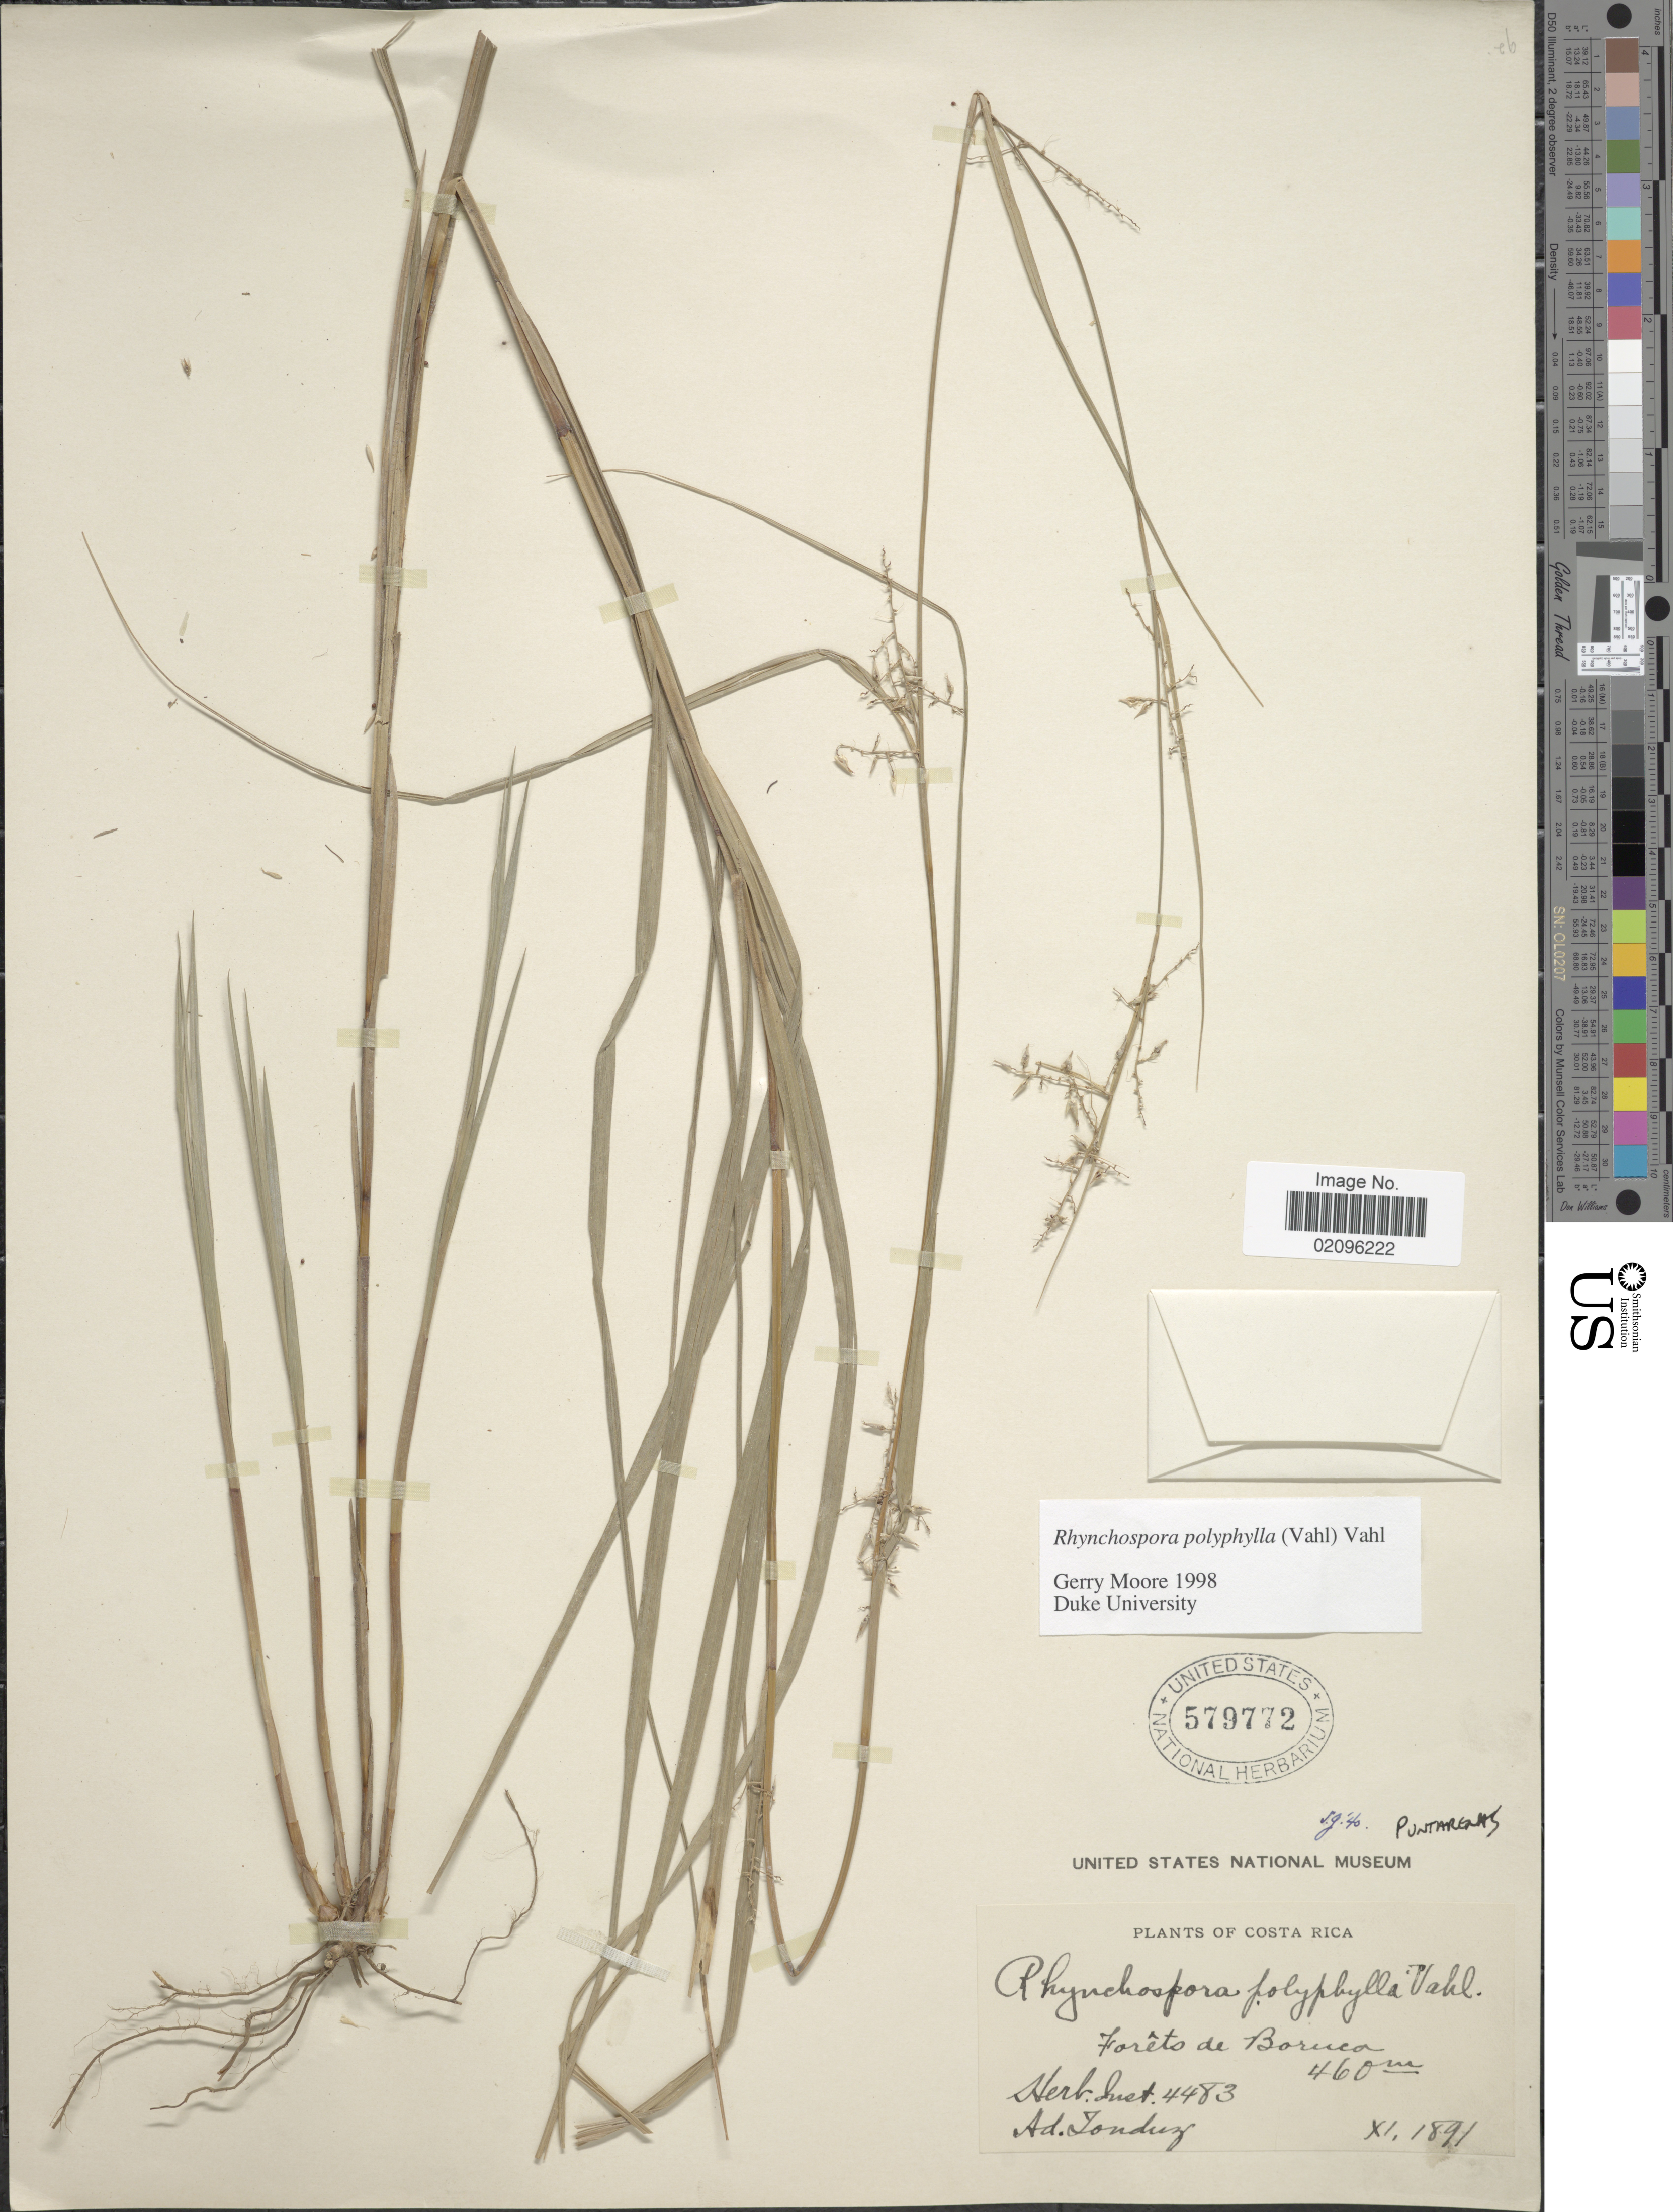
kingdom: Plantae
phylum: Tracheophyta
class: Liliopsida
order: Poales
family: Cyperaceae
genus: Rhynchospora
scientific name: Rhynchospora polyphylla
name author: (Vahl) Vahl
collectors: A. Tonduz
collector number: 4483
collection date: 1891-11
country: Costa Rica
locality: Forets de Boruca.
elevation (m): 460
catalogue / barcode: US 579772